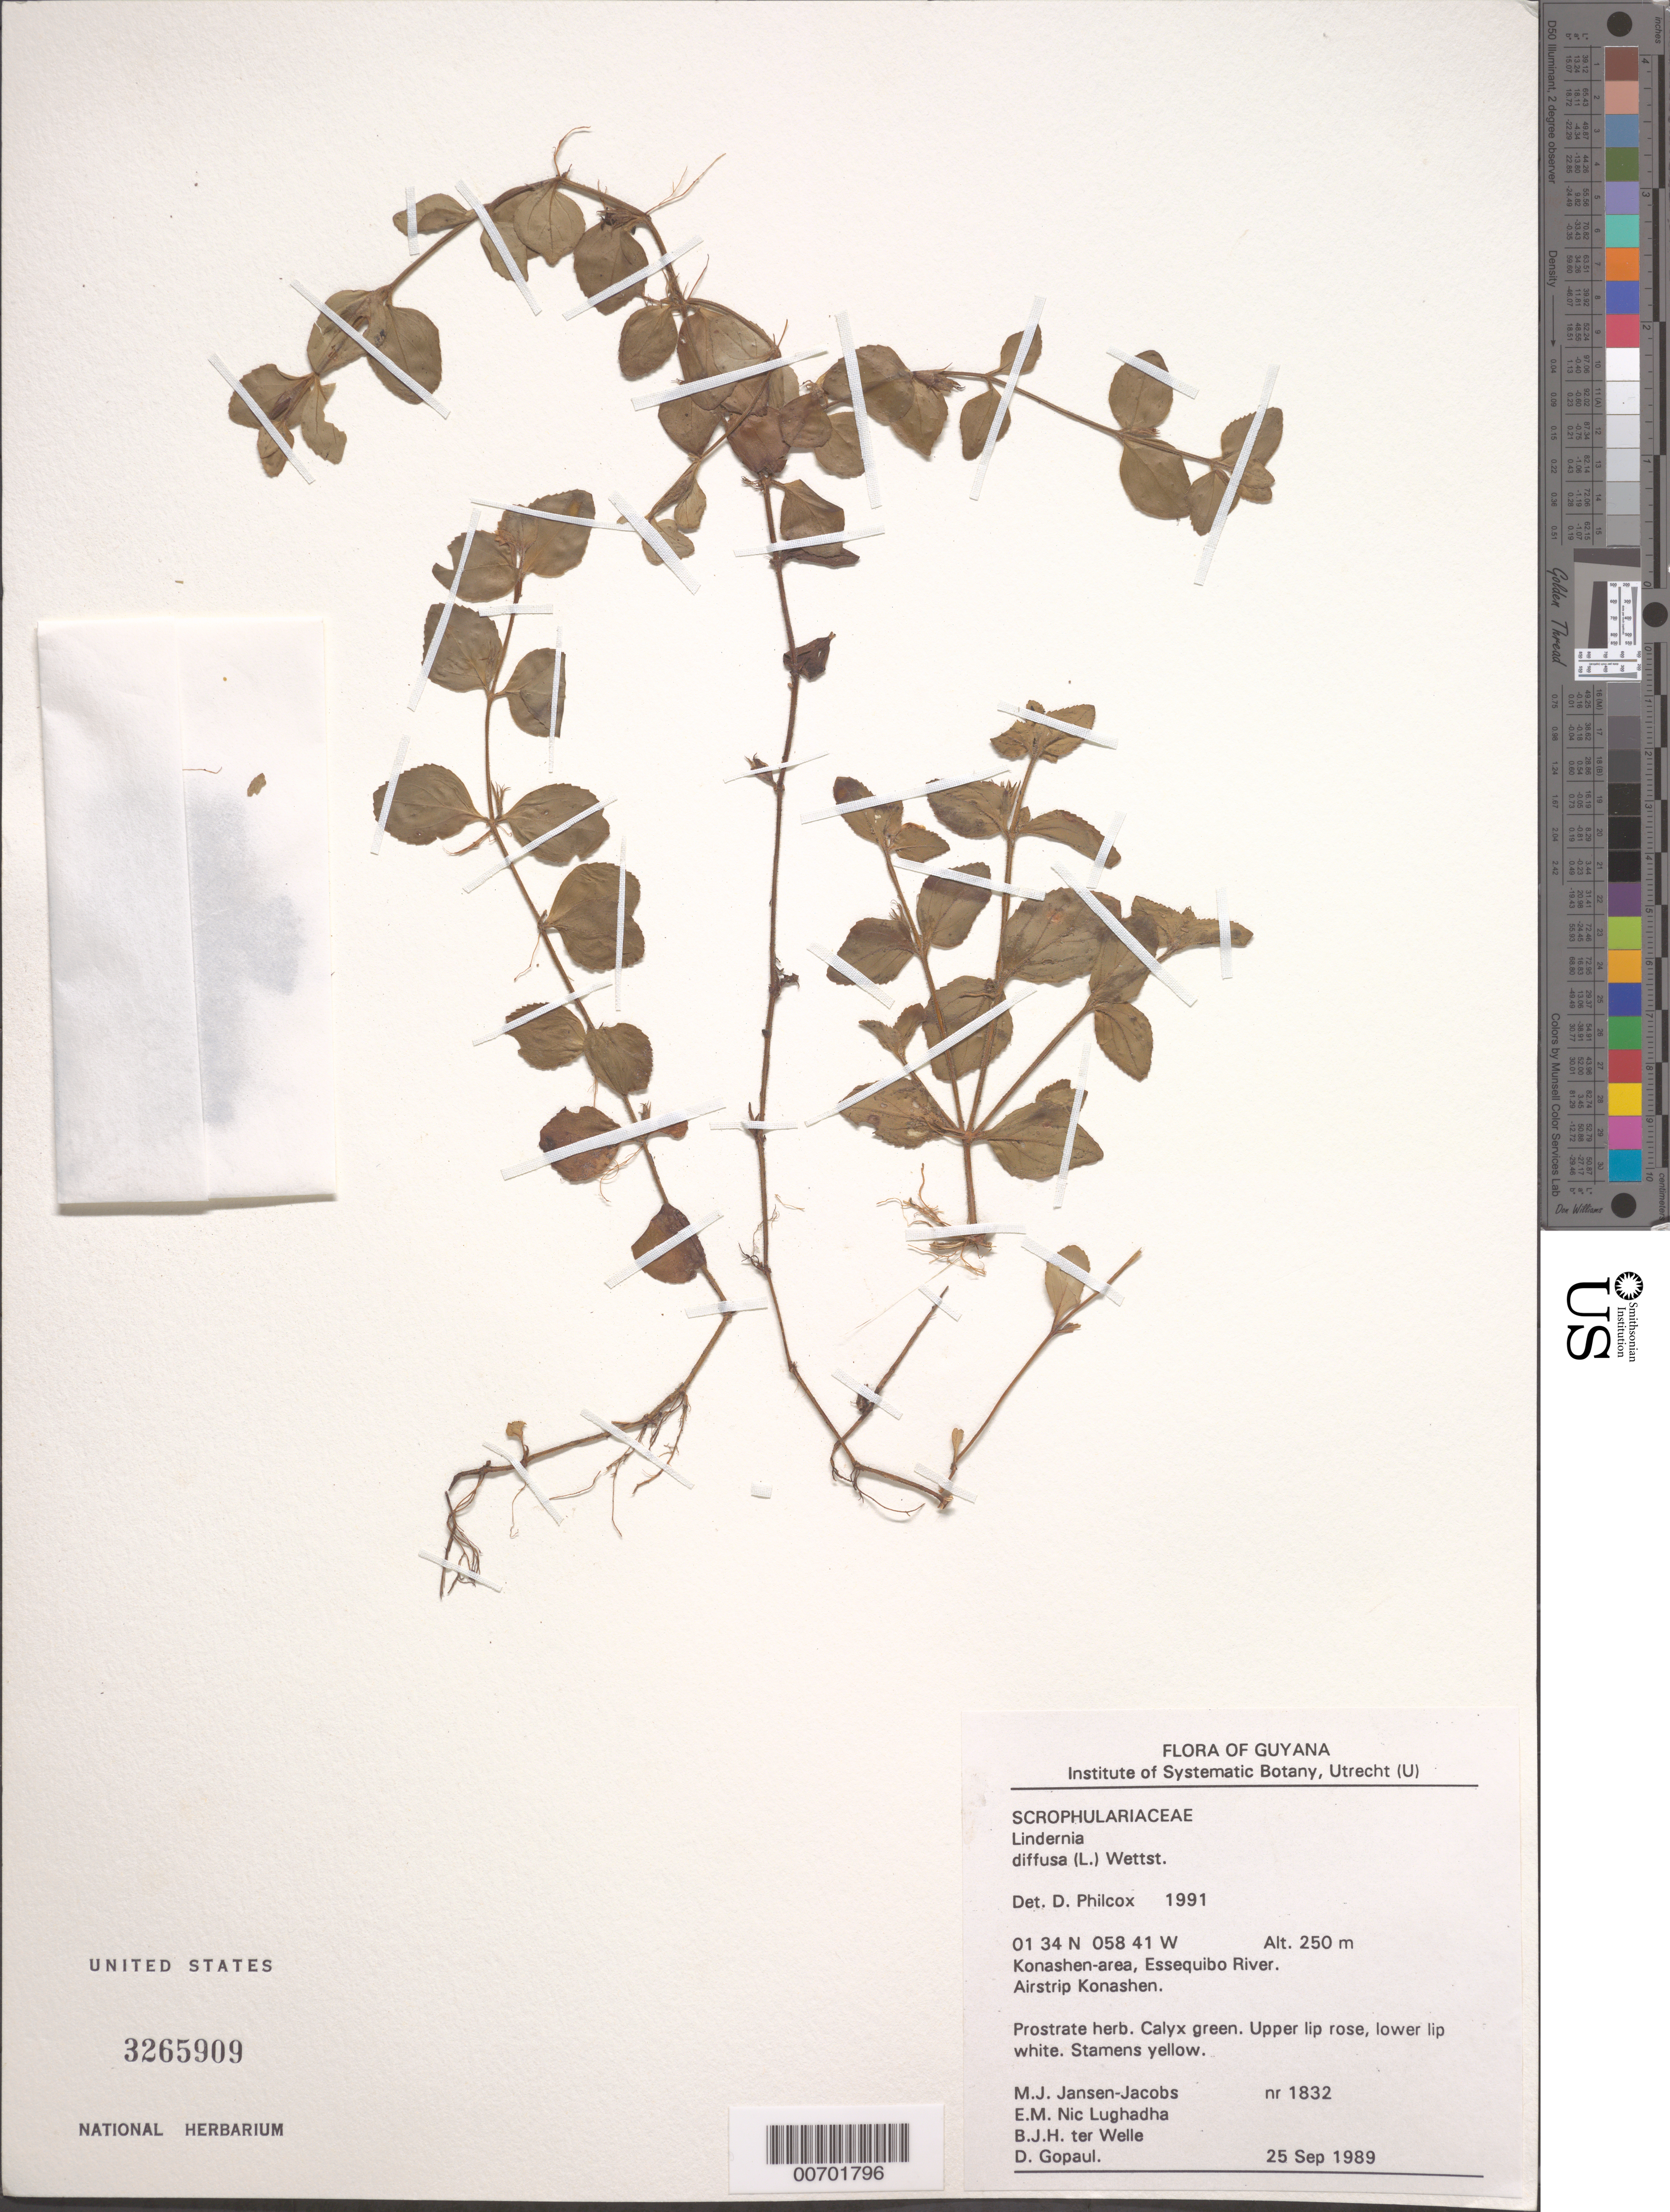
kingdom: Plantae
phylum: Tracheophyta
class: Magnoliopsida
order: Lamiales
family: Linderniaceae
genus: Lindernia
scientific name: Lindernia diffusa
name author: (L.) Wettst.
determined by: Philcox, D.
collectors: M. J. Jansen-Jacobs, E. Nic Lughadha, B. Welle & D. Gopaul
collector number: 1832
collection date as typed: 25-Sep-89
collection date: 1989-09-25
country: Guyana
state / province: U. Takutu-U. Essequibo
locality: Konashen-area, Essequibo River. Airstrip Konashen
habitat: Secondary vegetation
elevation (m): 250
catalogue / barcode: US 3265909